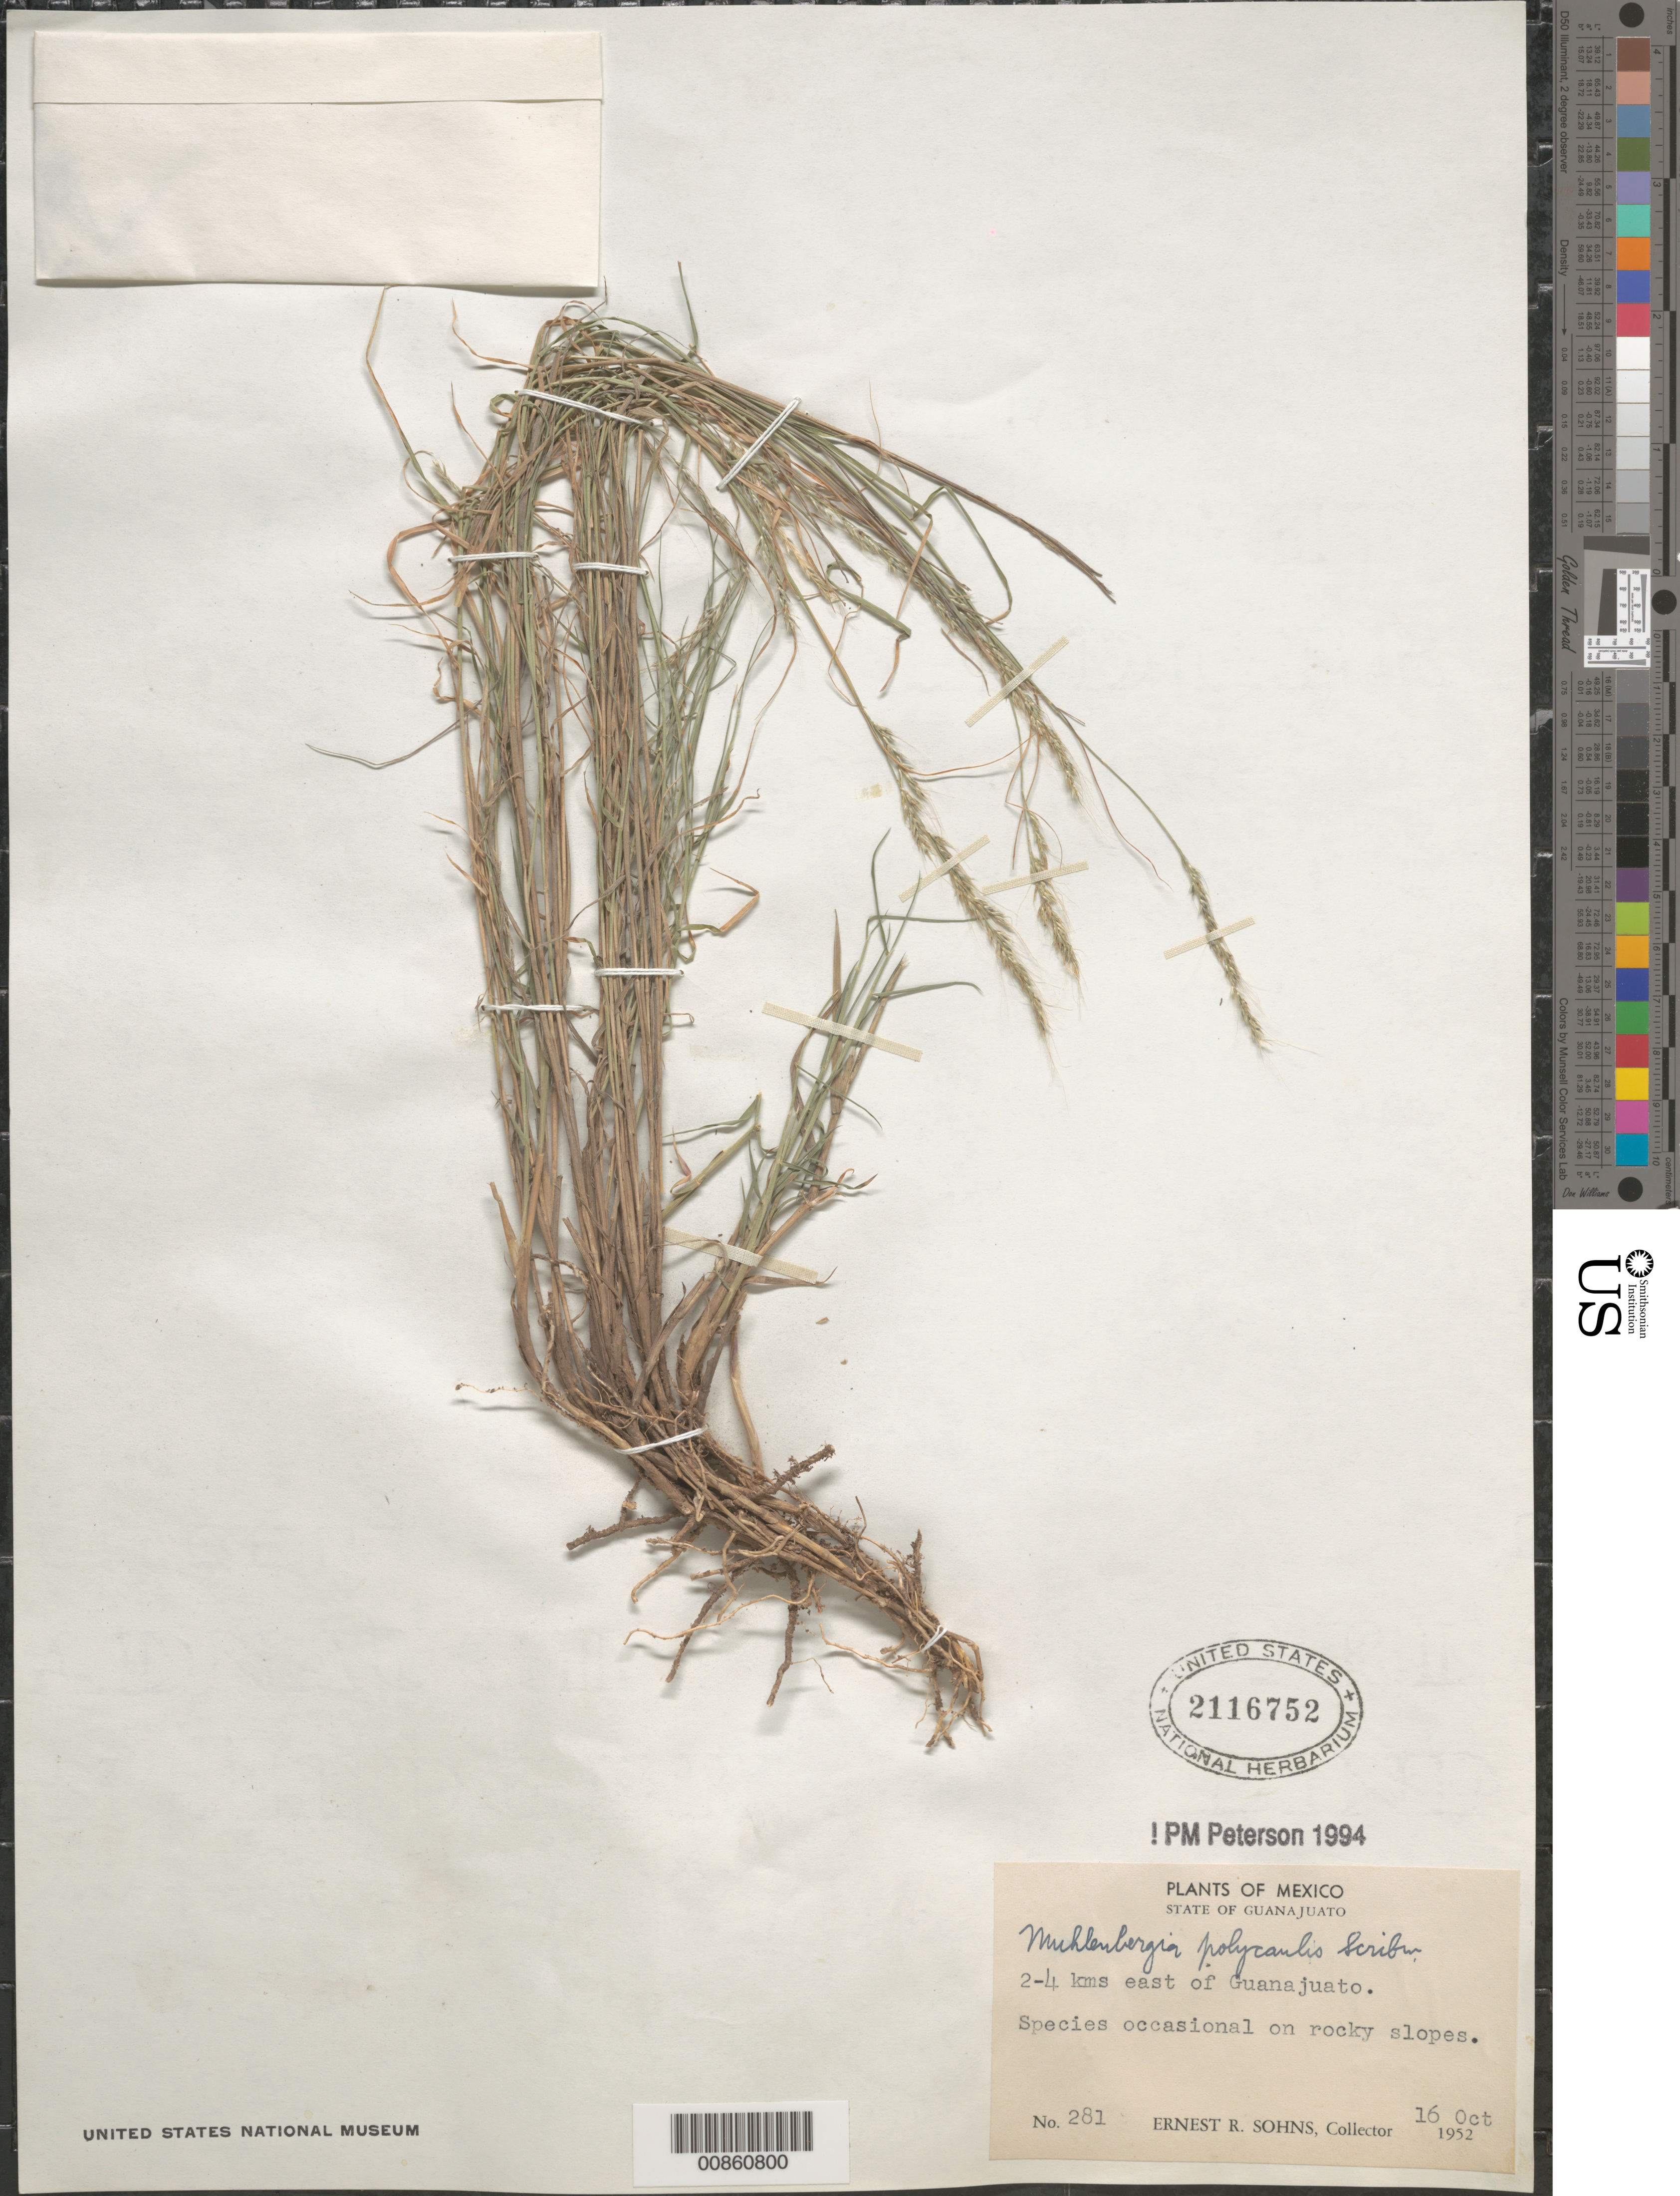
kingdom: Plantae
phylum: Tracheophyta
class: Liliopsida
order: Poales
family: Poaceae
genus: Muhlenbergia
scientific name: Muhlenbergia polycaulis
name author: Scribn.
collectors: E. R. Sohns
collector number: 281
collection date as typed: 16 Oct 1952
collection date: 1952-10-16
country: Mexico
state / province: Guanajuato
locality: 2-4 km E of Guanajuato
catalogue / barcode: US 2116752